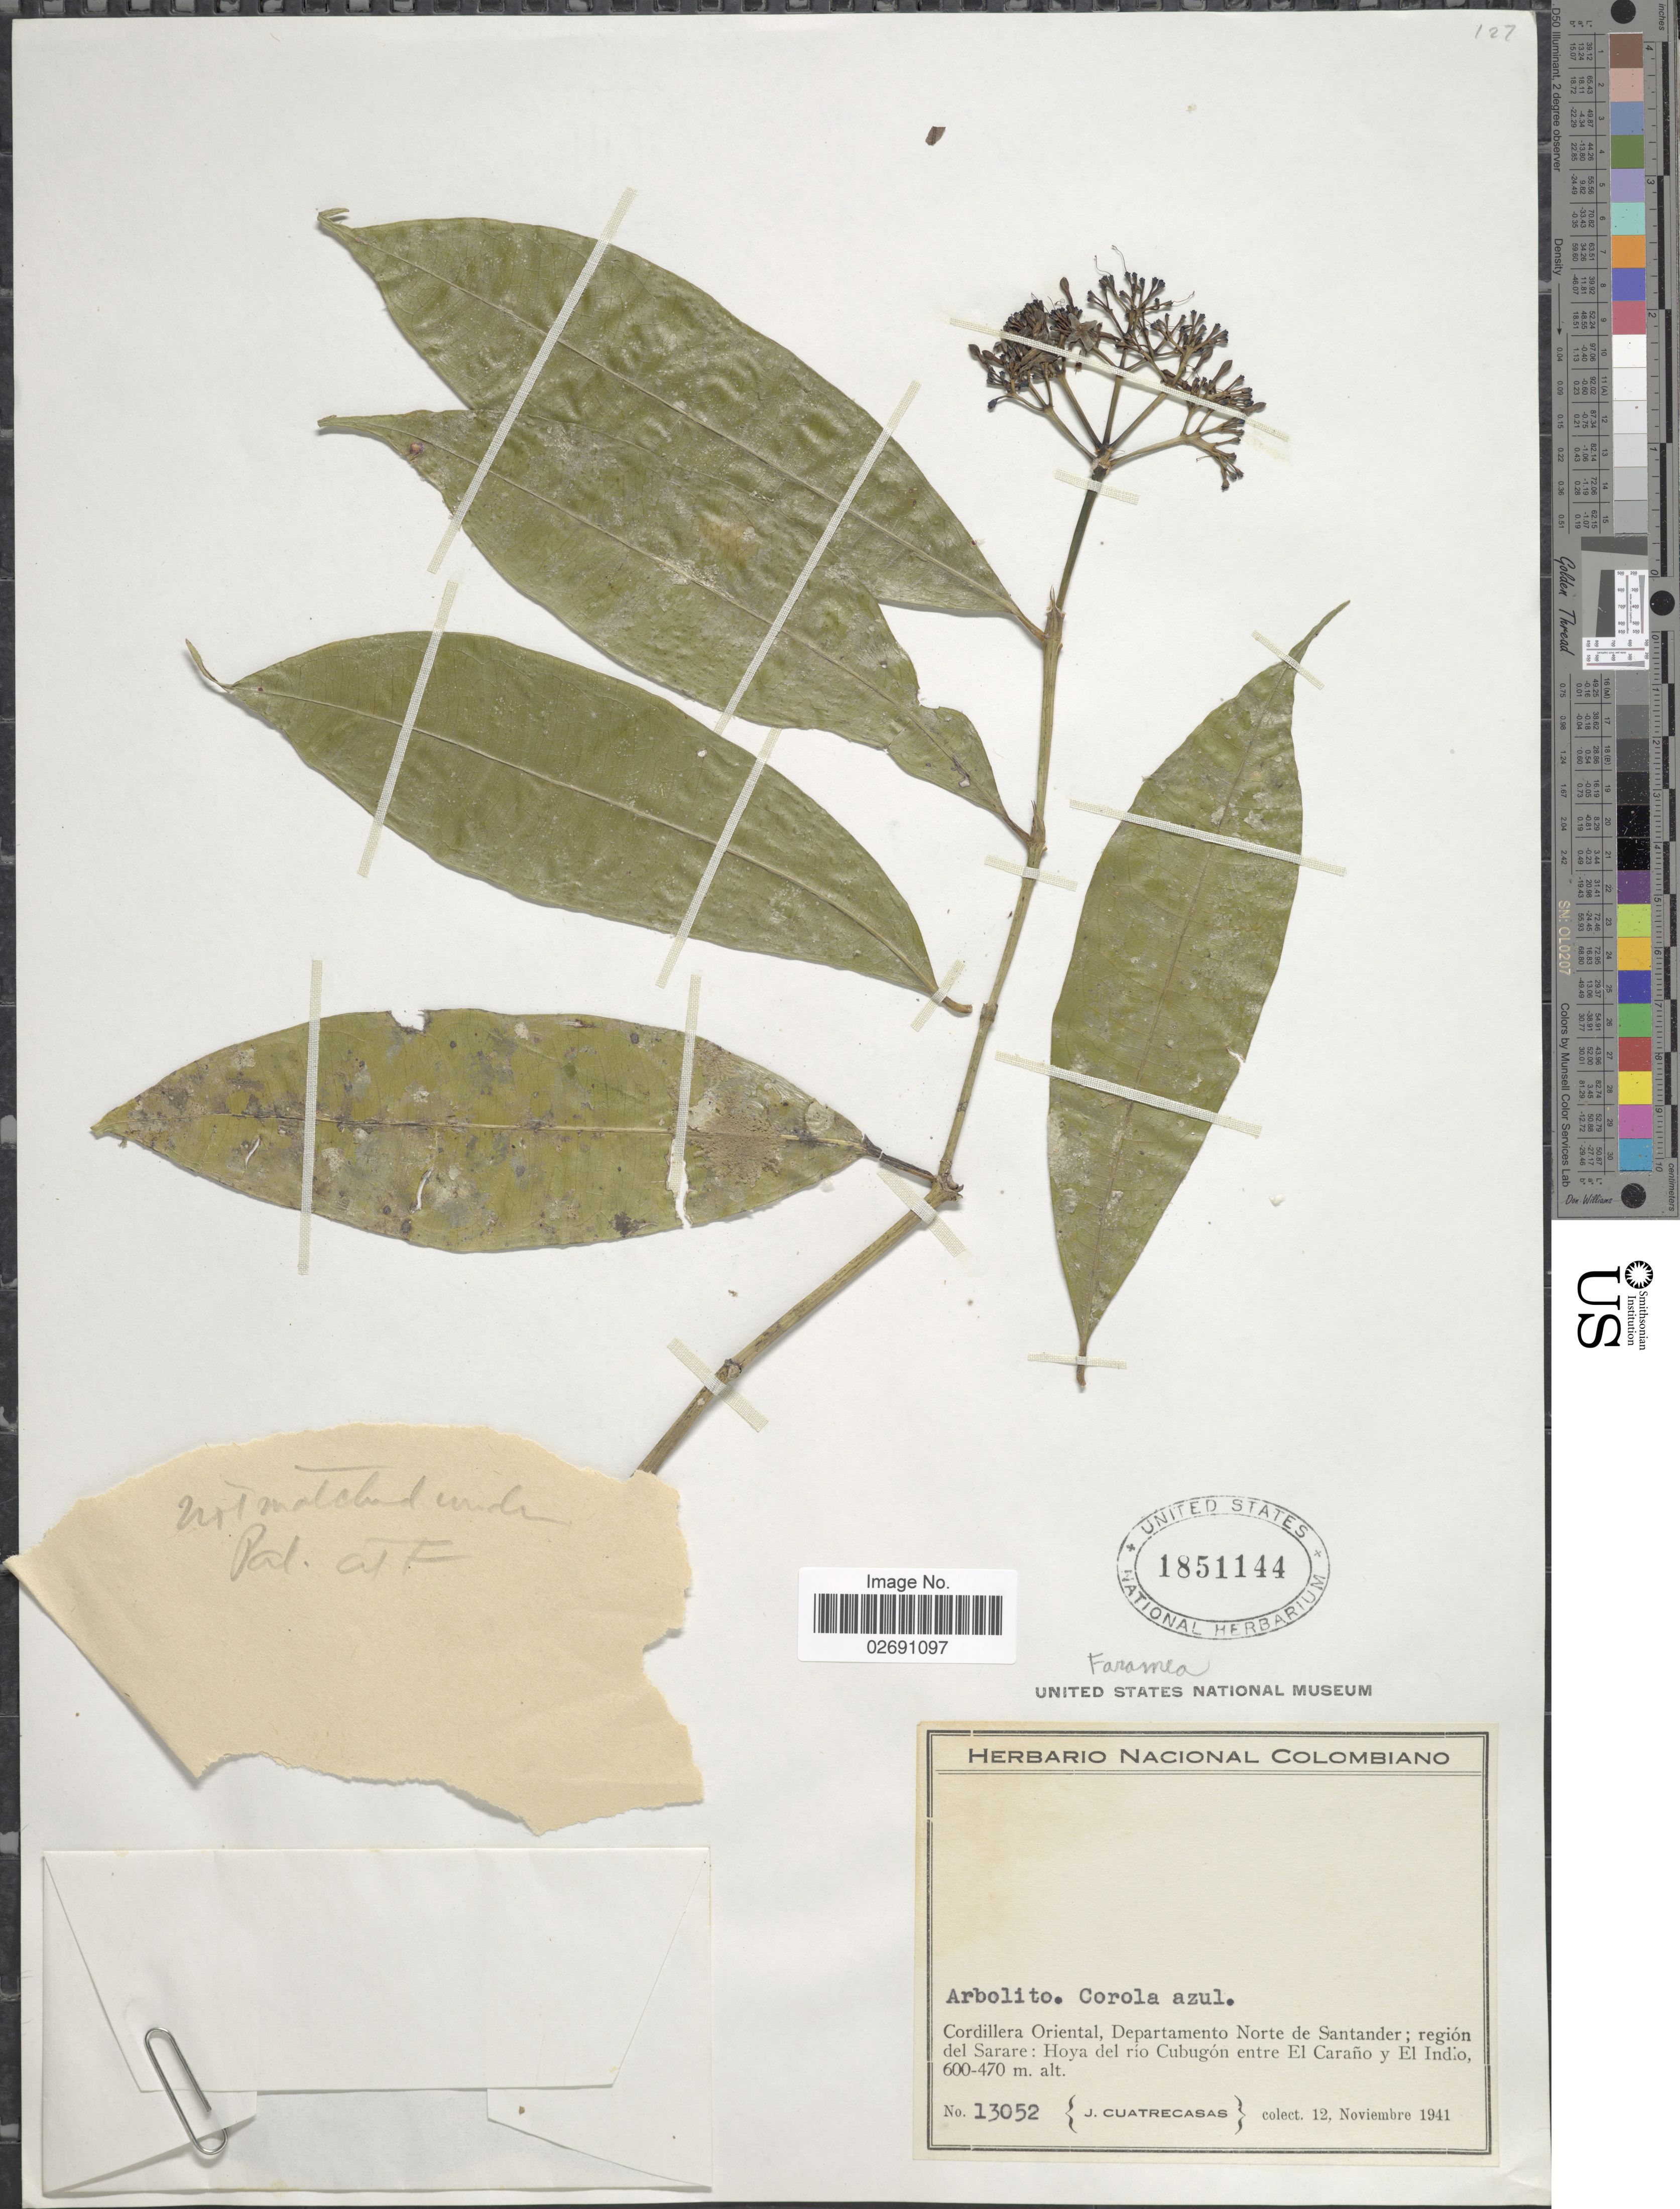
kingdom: Plantae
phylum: Tracheophyta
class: Magnoliopsida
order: Gentianales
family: Rubiaceae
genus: Faramea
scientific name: Faramea sp.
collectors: J. Cuatrecasas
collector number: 13052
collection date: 1941-11-12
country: Colombia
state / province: Norte de Santander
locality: Cordillera Oriental, region del Sarare: Hoya del rio Cubugon entre El Carano y El Indio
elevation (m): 470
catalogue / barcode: US 1851144